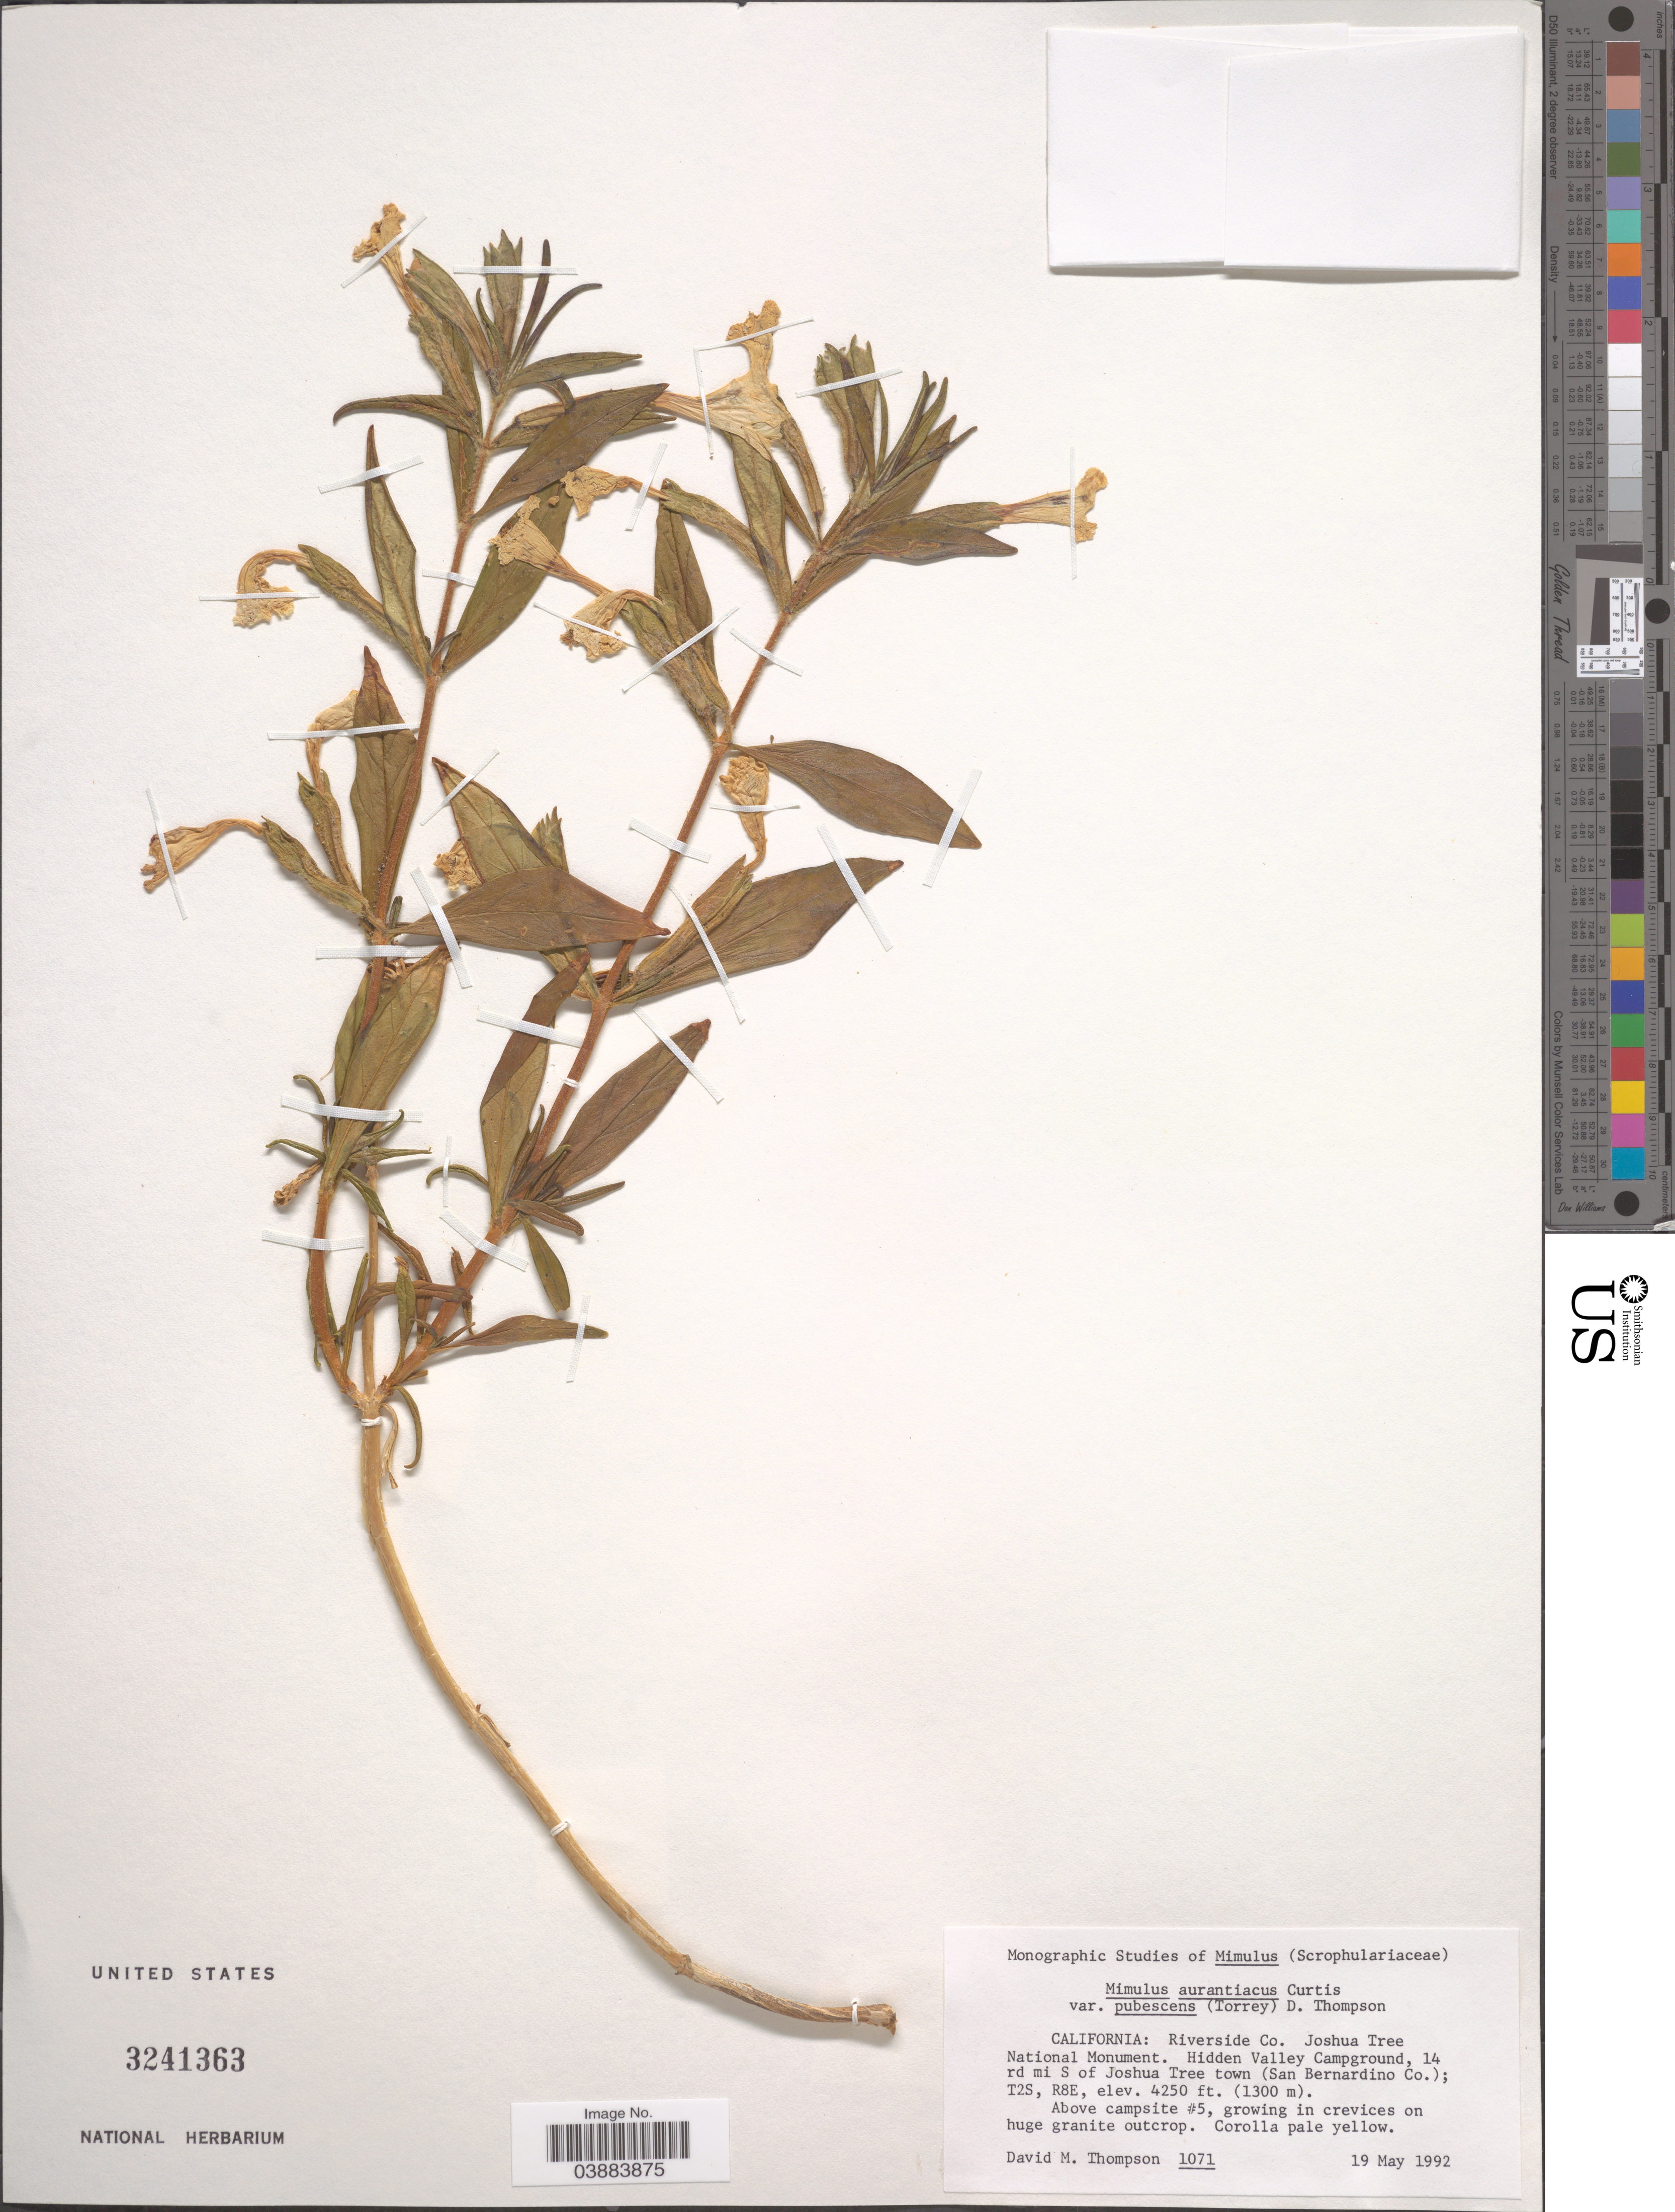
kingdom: Plantae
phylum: Tracheophyta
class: Magnoliopsida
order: Lamiales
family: Phrymaceae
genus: Diplacus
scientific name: Diplacus aurantiacus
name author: (Curtis) Jeps.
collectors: D. M. Thompson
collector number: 1071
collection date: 1992-05-19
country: United States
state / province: California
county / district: San Bernardino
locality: Riverside Co. Joshua Tree National Monument. Hidden Valley Campground, 14 rd mi S of Joshua Tree town (San Bernardino Co.); T2S, R8E. Above campsite #5.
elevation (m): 1300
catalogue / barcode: US 3241363